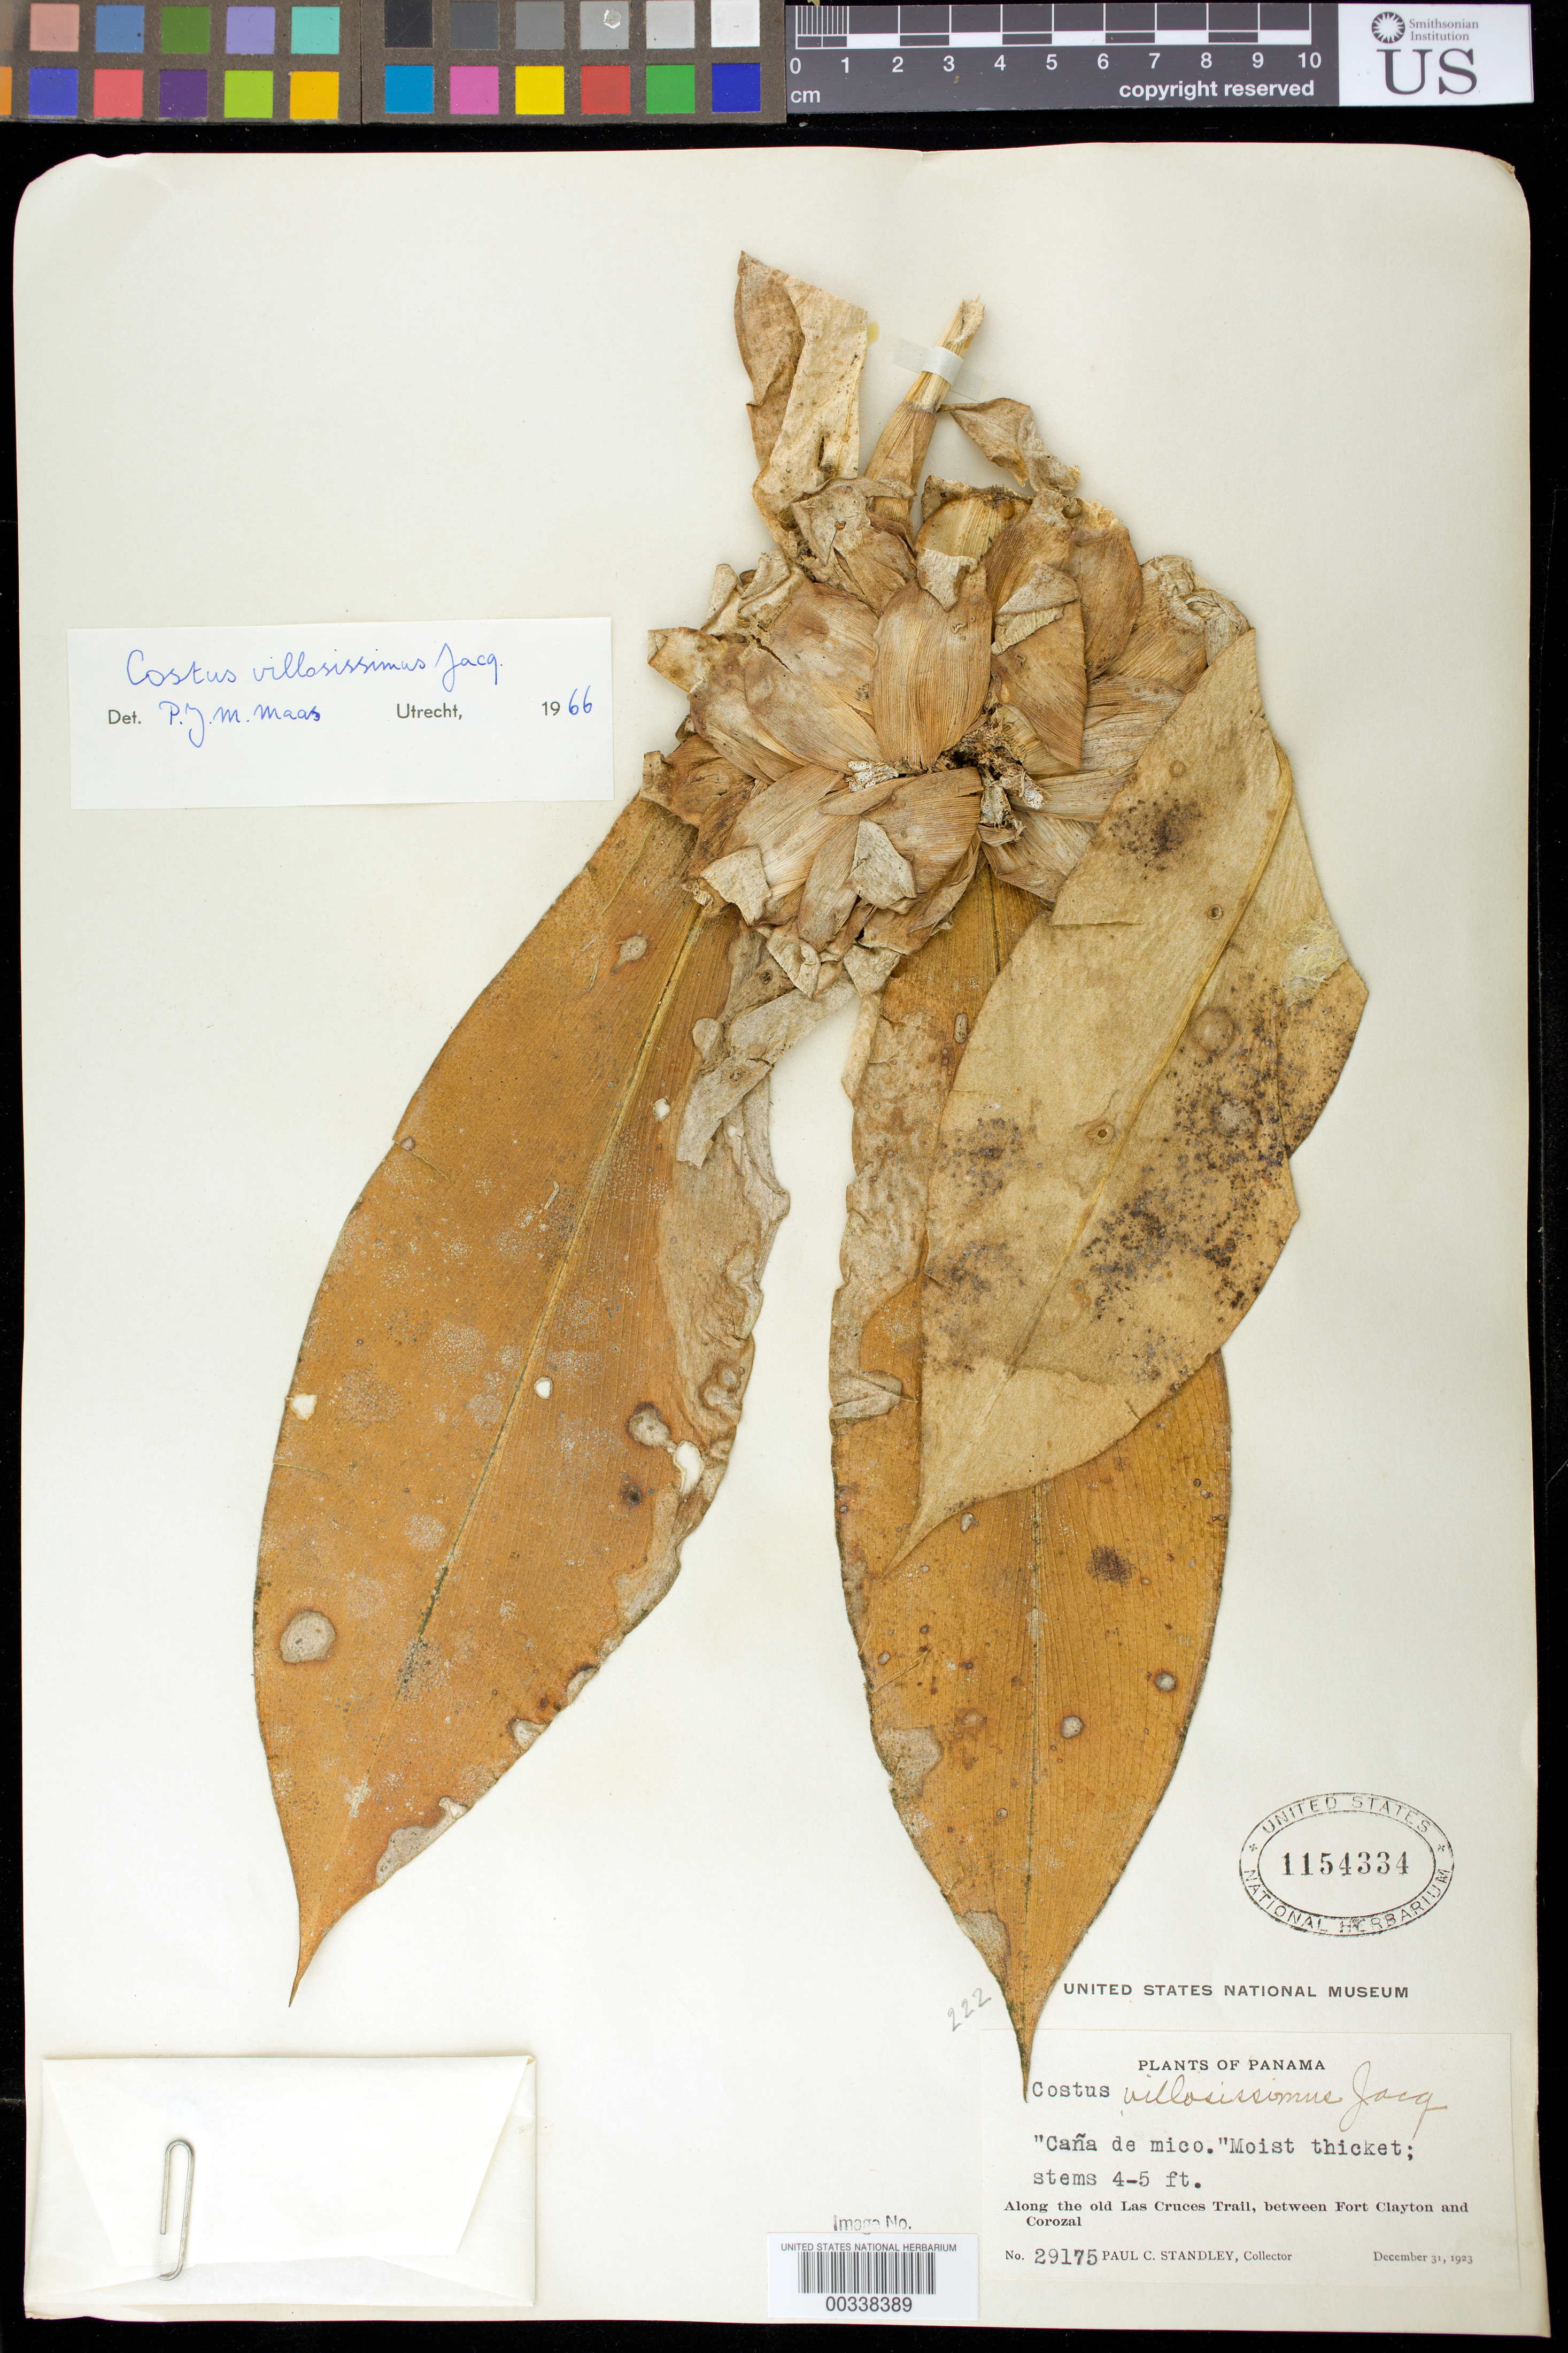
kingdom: Plantae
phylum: Tracheophyta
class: Liliopsida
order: Zingiberales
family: Costaceae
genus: Costus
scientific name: Costus villosissimus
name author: Jacq.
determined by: Maas, Paul J. M.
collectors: P. C. Standley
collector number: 29175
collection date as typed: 31 Dec 1923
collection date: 1923-12-31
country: Panama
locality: Along old Las Cruces Trail, between Fort Clayton and Corozal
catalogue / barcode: US 1154334